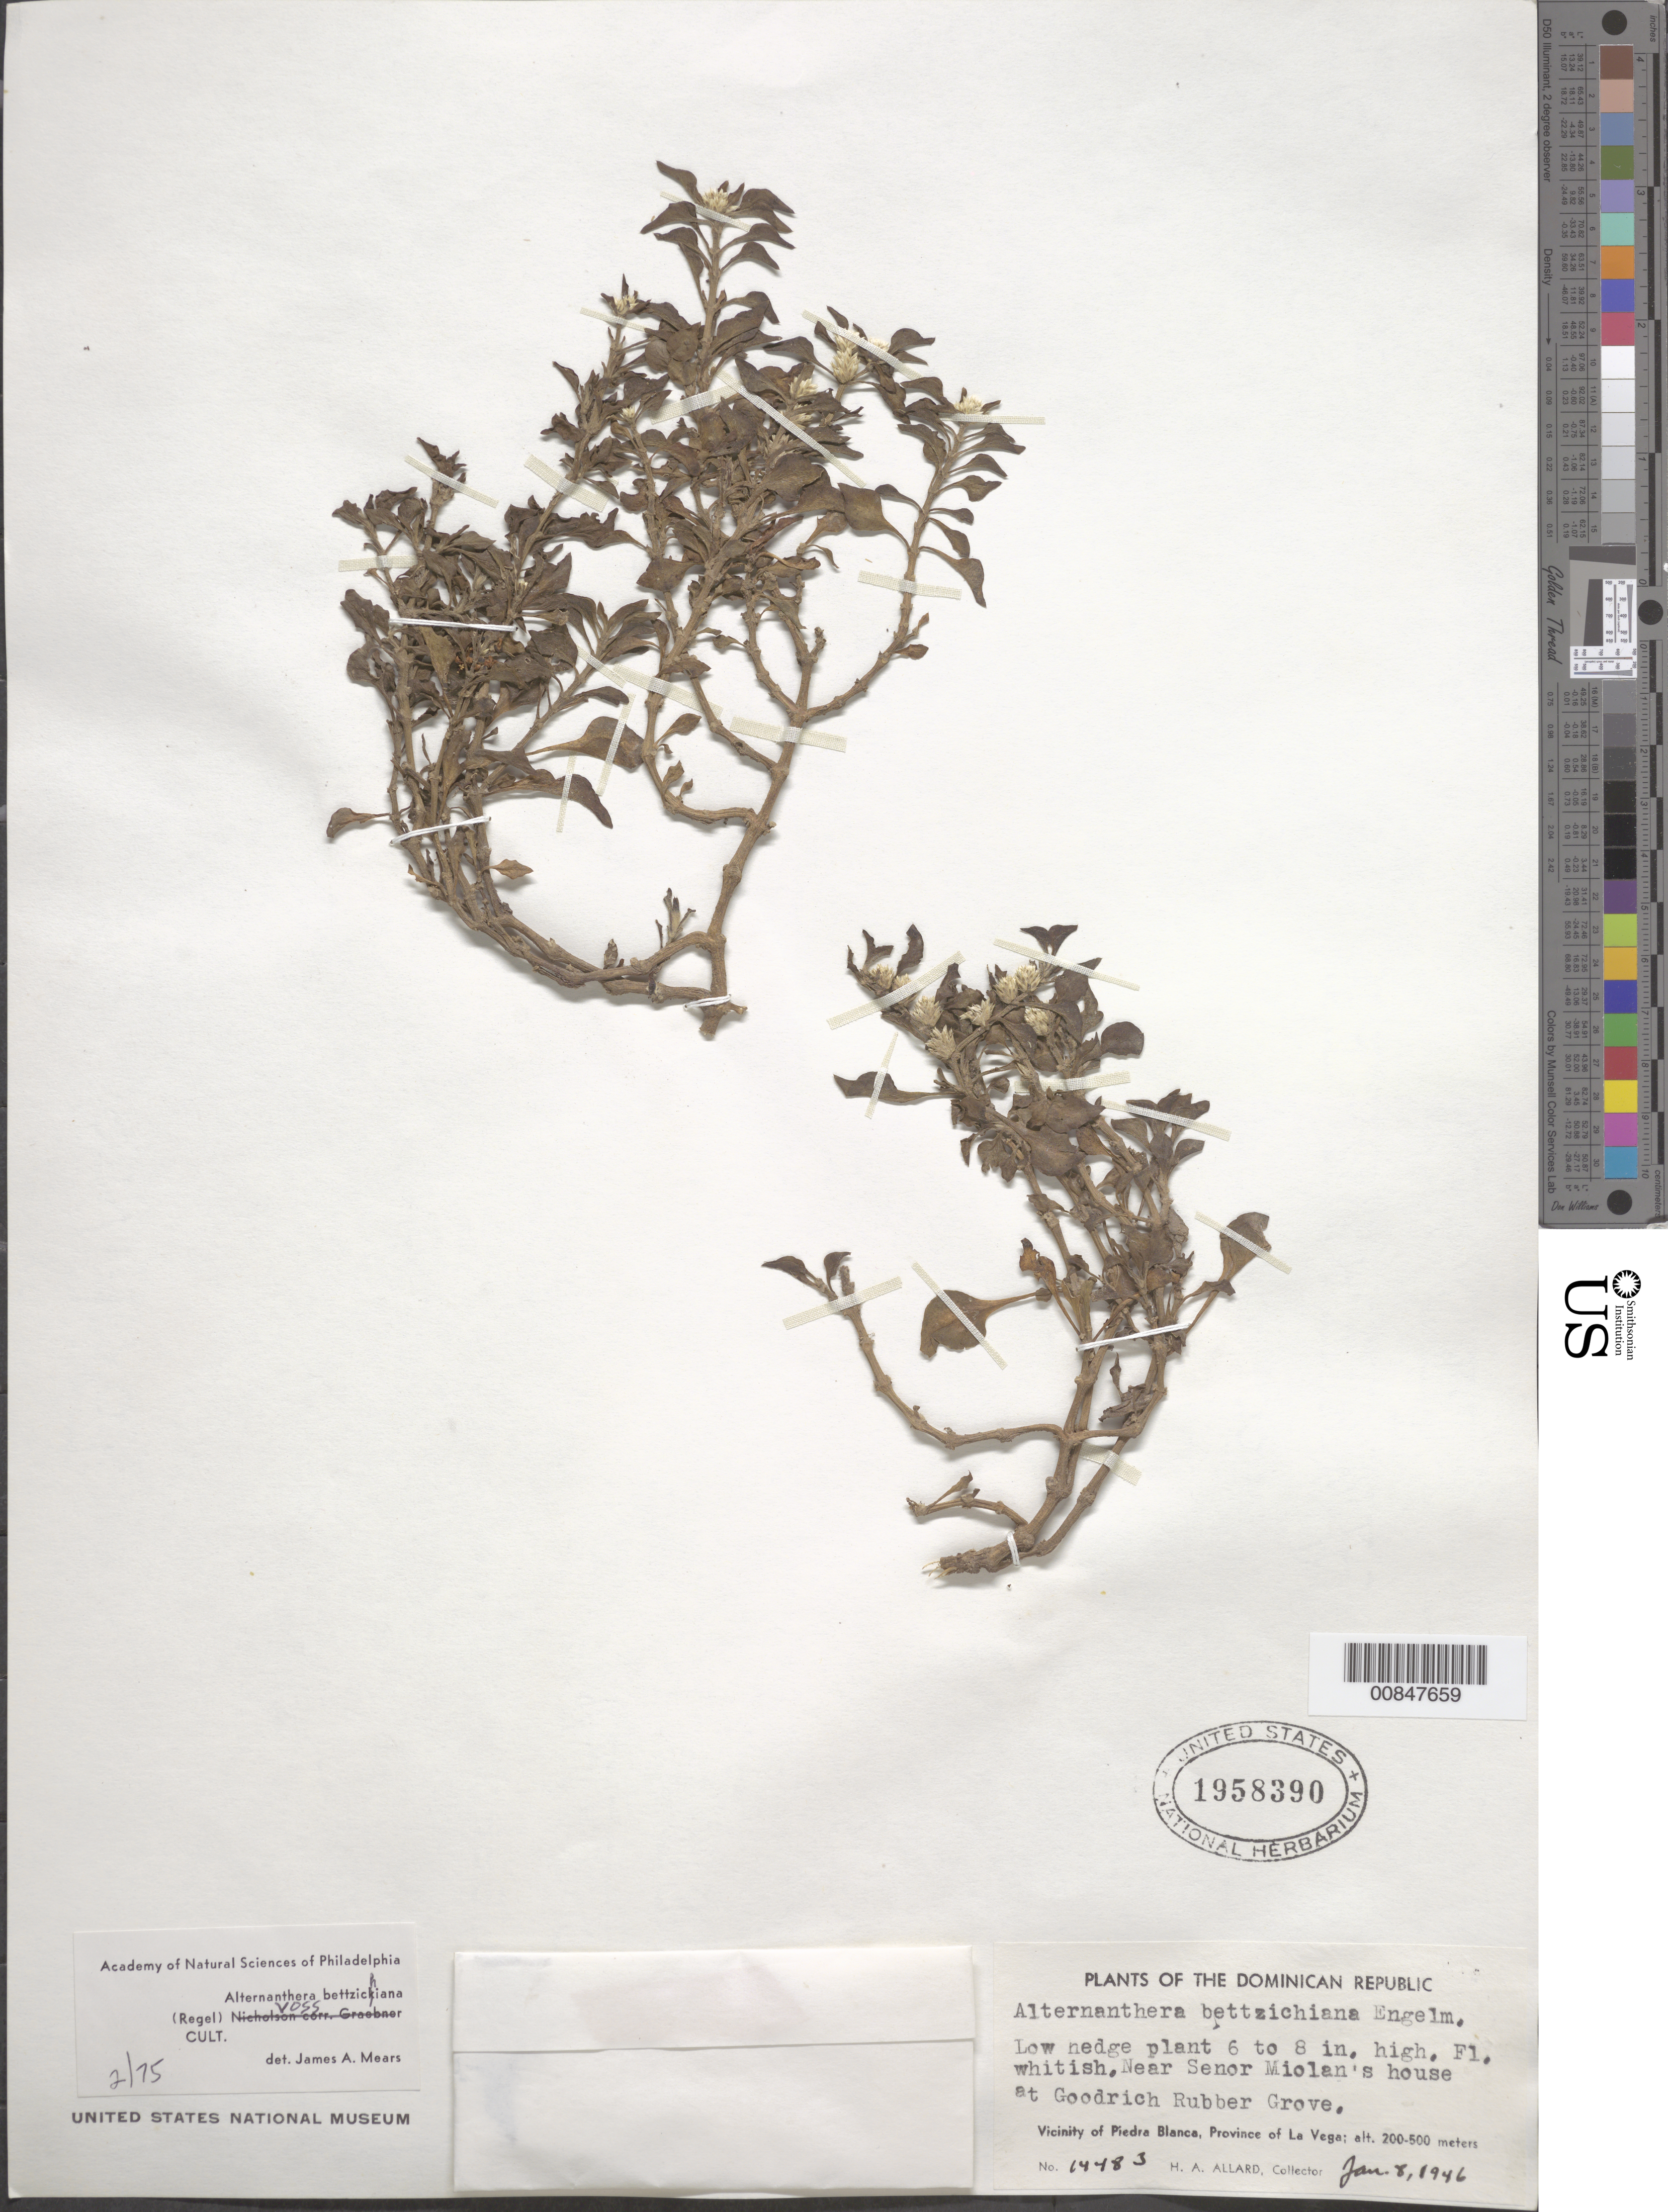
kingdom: Plantae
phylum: Tracheophyta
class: Magnoliopsida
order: Caryophyllales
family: Amaranthaceae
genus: Alternanthera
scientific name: Alternanthera tenella var. bettzickiana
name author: (Regel) Veldkamp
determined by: Mears, J. A., (PH), Academy of Natural Sciences of Philadelphia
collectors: H. A. Allard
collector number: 14483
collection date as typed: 08 Jan 1946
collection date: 1946-01-08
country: Dominican Republic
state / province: La Vega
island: Hispaniola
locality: Vicinity of Piedra Blanca. Near Señor Miolan's house at Goodrich Rubber Grove.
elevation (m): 200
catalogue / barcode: US 1958390